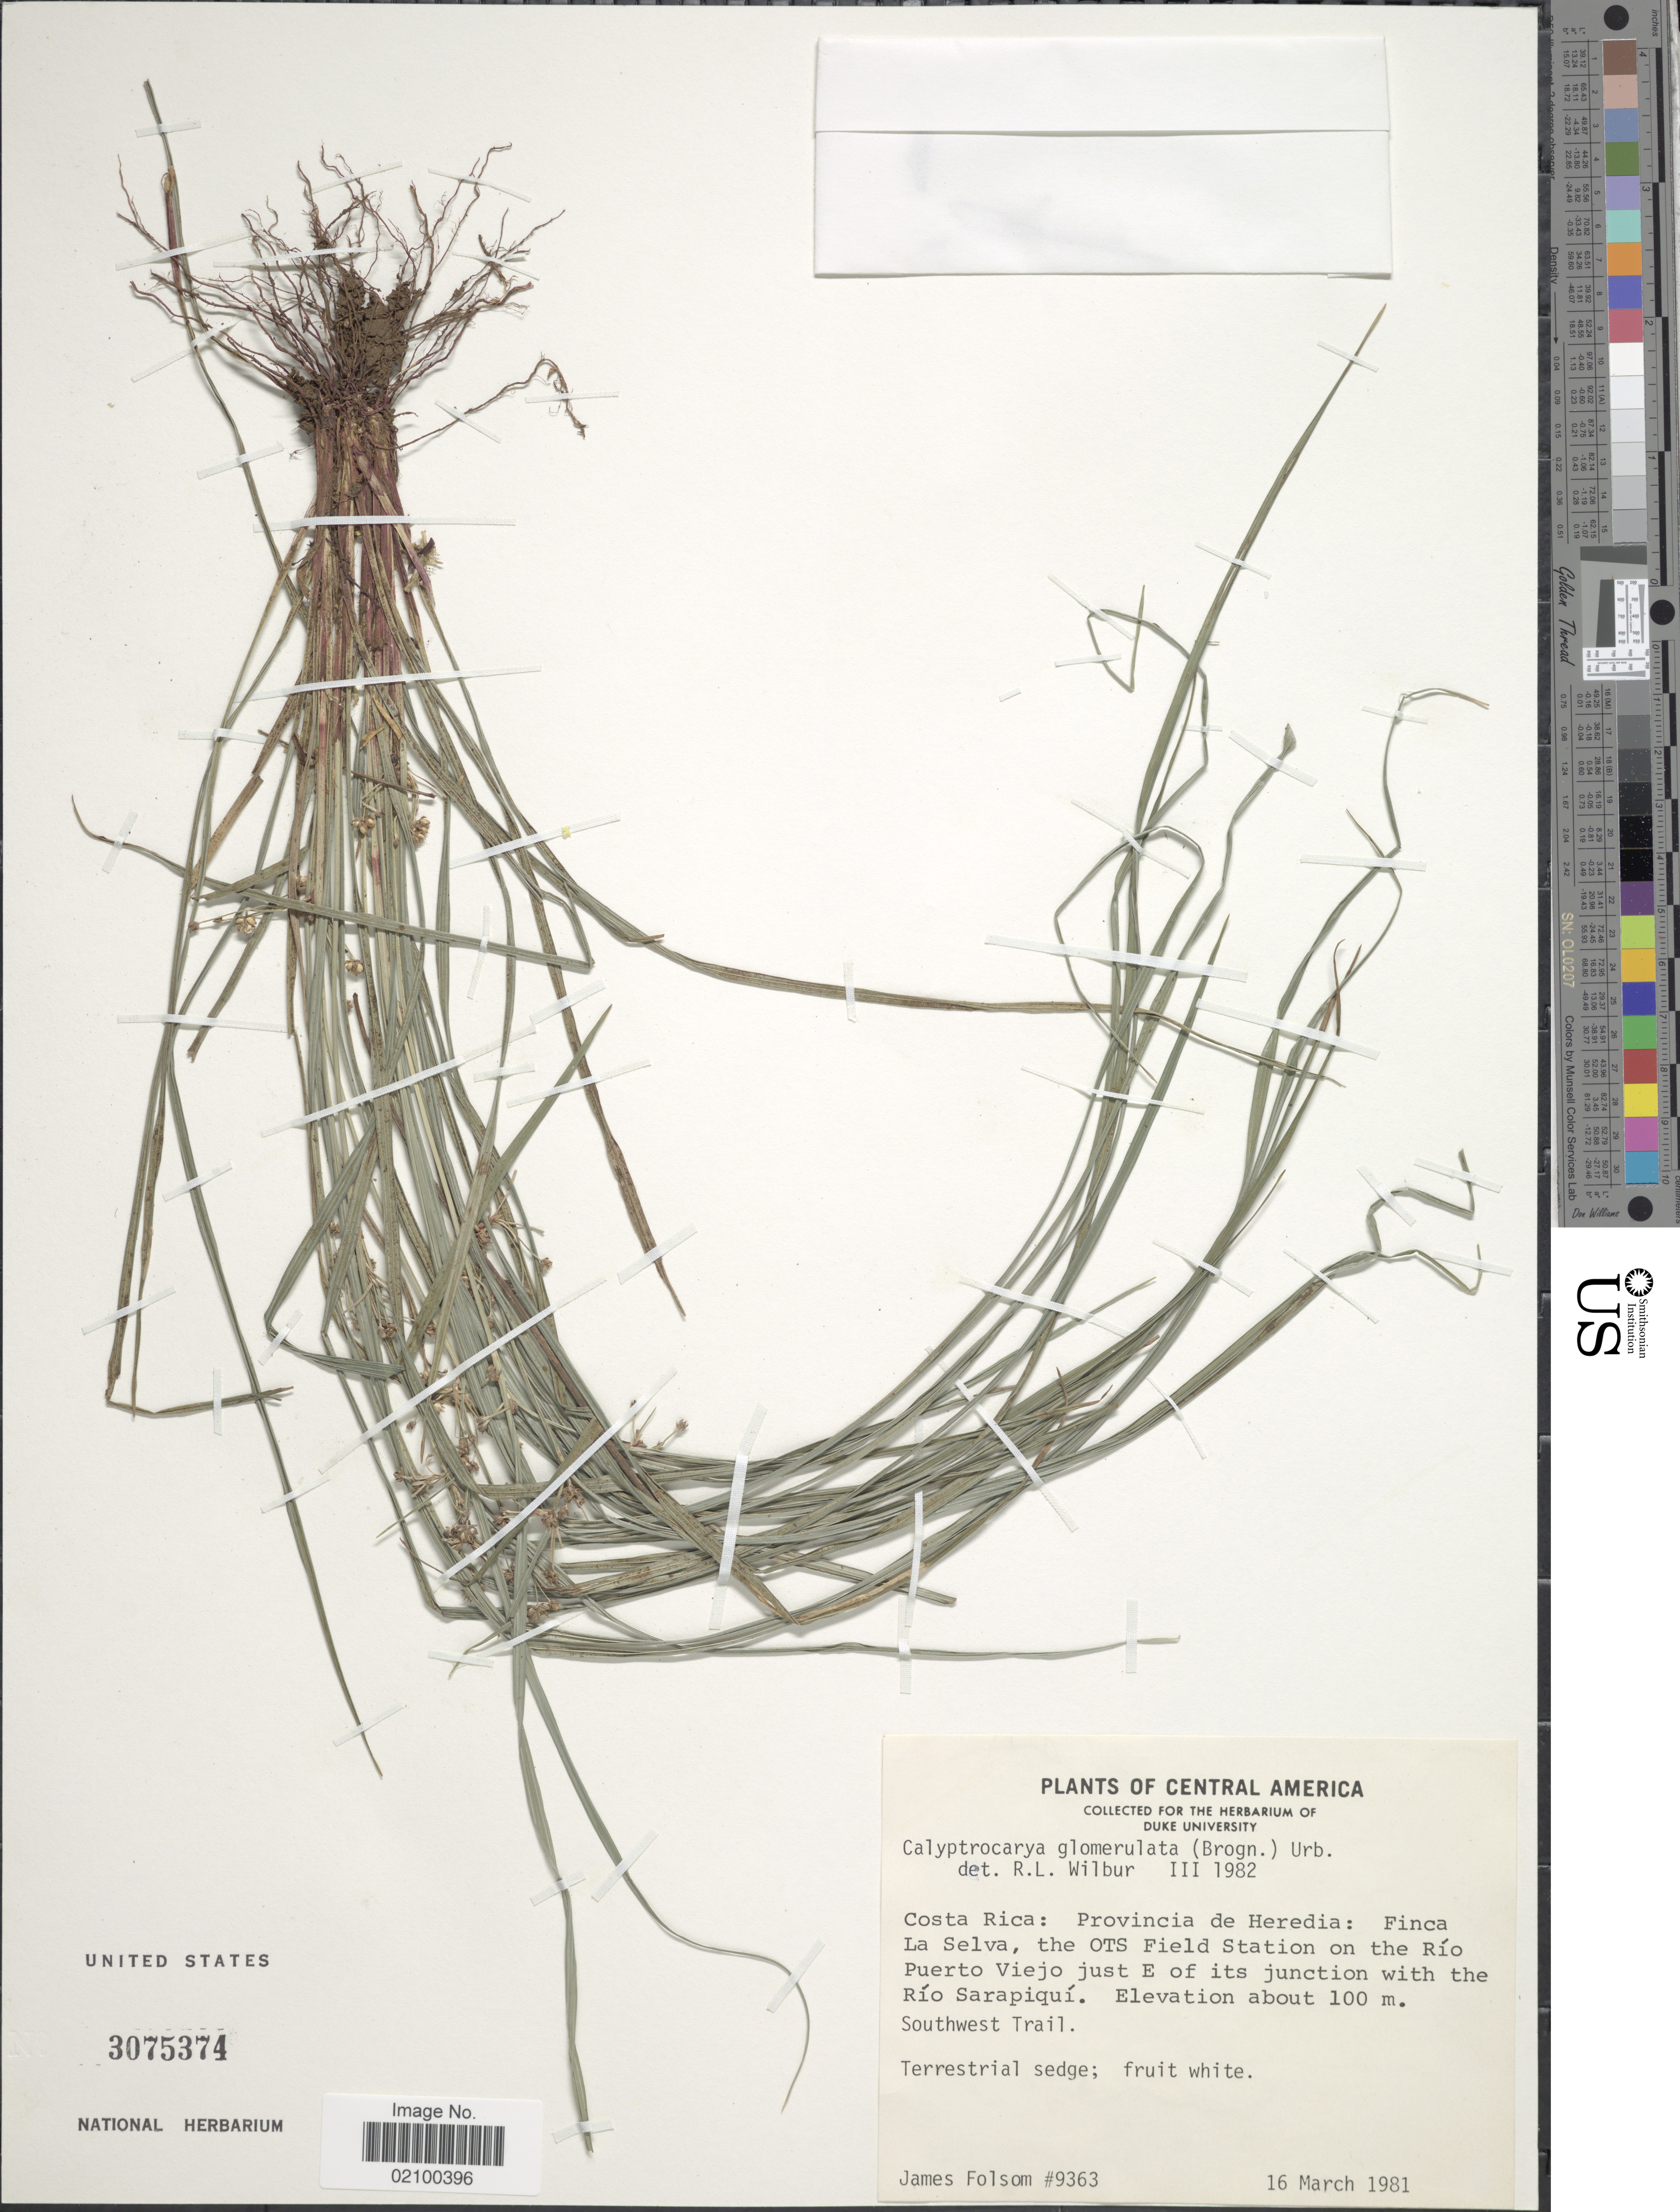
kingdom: Plantae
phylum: Tracheophyta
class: Liliopsida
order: Poales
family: Cyperaceae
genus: Calyptrocarya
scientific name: Calyptrocarya glomerulata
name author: (Brongn.) Urb.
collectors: J. P. Folsom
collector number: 9363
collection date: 1981-03-16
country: Costa Rica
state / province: Heredia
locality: Provincia de Heredia: Finca La Selva, the OTS Field Station on the Rio Puerto Viejo just E of its junction with the Rio Sarapique. Southwest Trail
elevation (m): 100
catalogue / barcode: US 3075374